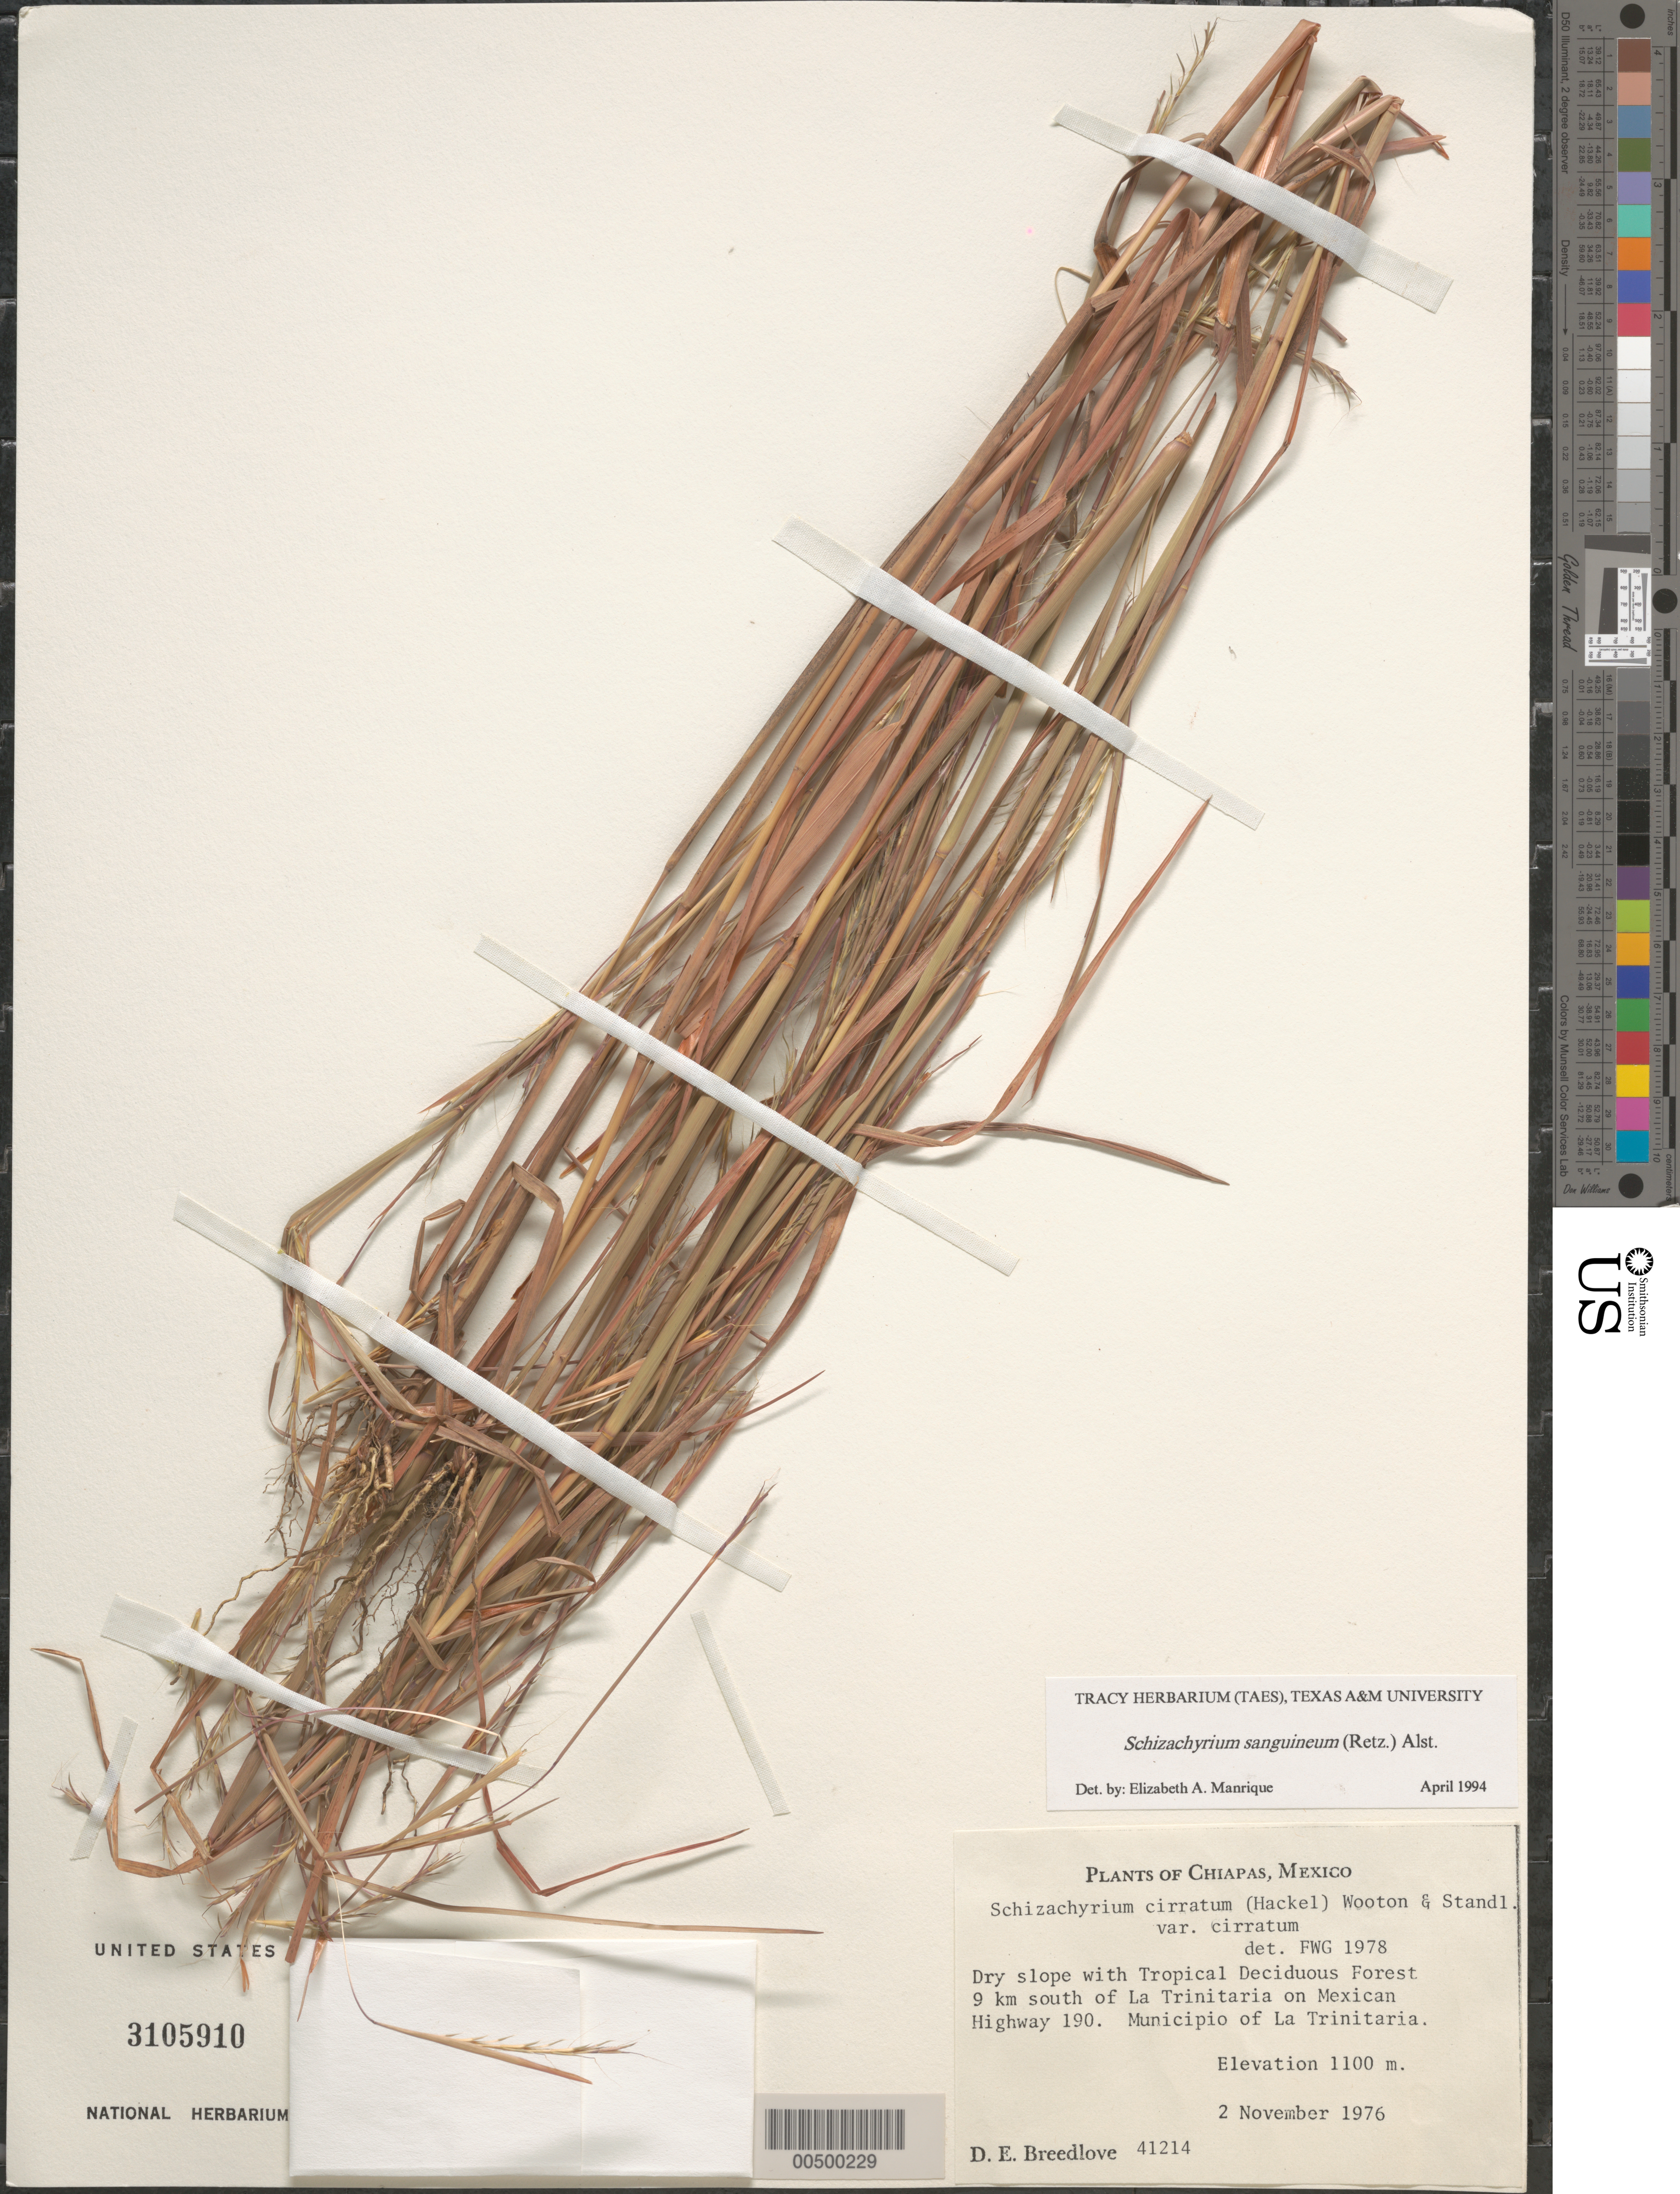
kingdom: Plantae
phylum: Tracheophyta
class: Liliopsida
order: Poales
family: Poaceae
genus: Schizachyrium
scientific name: Schizachyrium sanguineum var. sanguineum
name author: (Retz.) Alston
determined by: Manrique, E. A.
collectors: D. E. Breedlove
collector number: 41214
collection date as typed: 2 Nov 1976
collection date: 1976-11-02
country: Mexico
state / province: Chiapas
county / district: La Trinitaria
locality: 9 km S of La Trinitria on Mex Hwy 190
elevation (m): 1100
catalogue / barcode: US 3105910